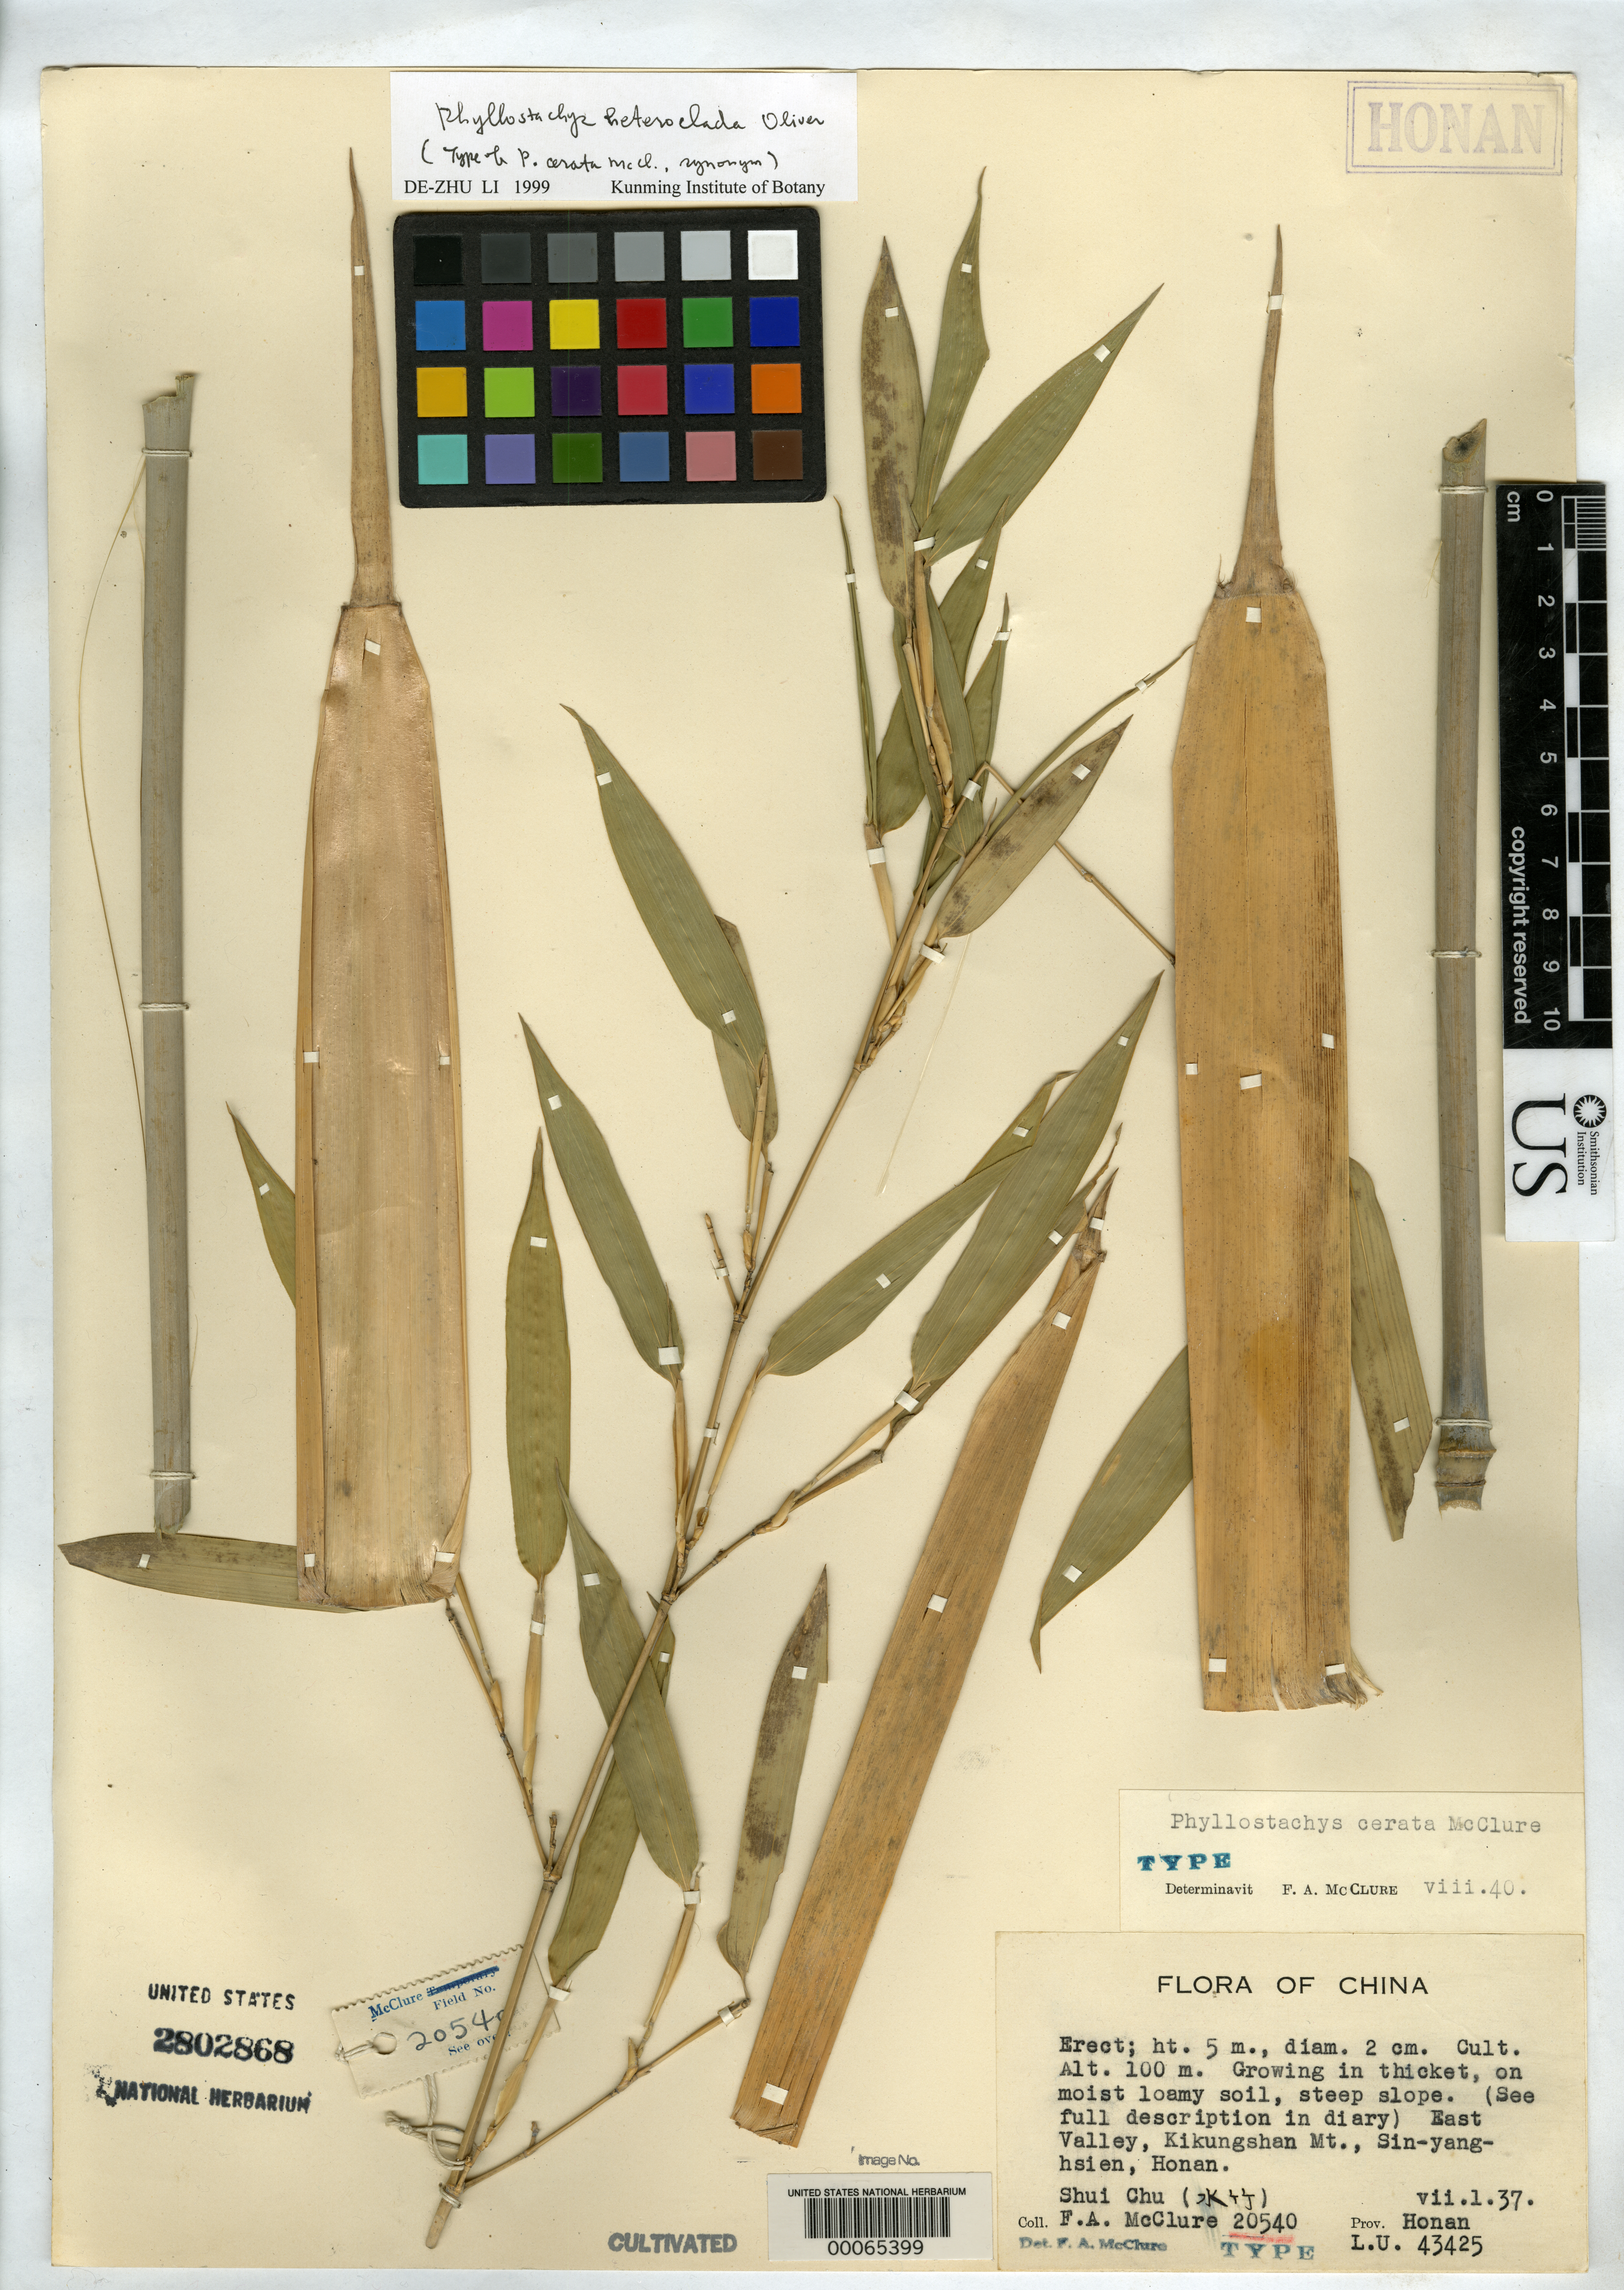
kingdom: Plantae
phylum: Tracheophyta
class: Liliopsida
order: Poales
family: Poaceae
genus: Phyllostachys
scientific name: Phyllostachys cerata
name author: McClure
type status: Isotype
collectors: F. A. McClure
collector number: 20540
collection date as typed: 01 Jul 1937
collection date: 1937-07-01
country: China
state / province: Henan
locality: East valley, Kikungshan Mt., Sin-yang-hsien.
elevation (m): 800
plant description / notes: Permanently on loan to USNH; Lingnan Univ. # 43425.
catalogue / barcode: US 2802868